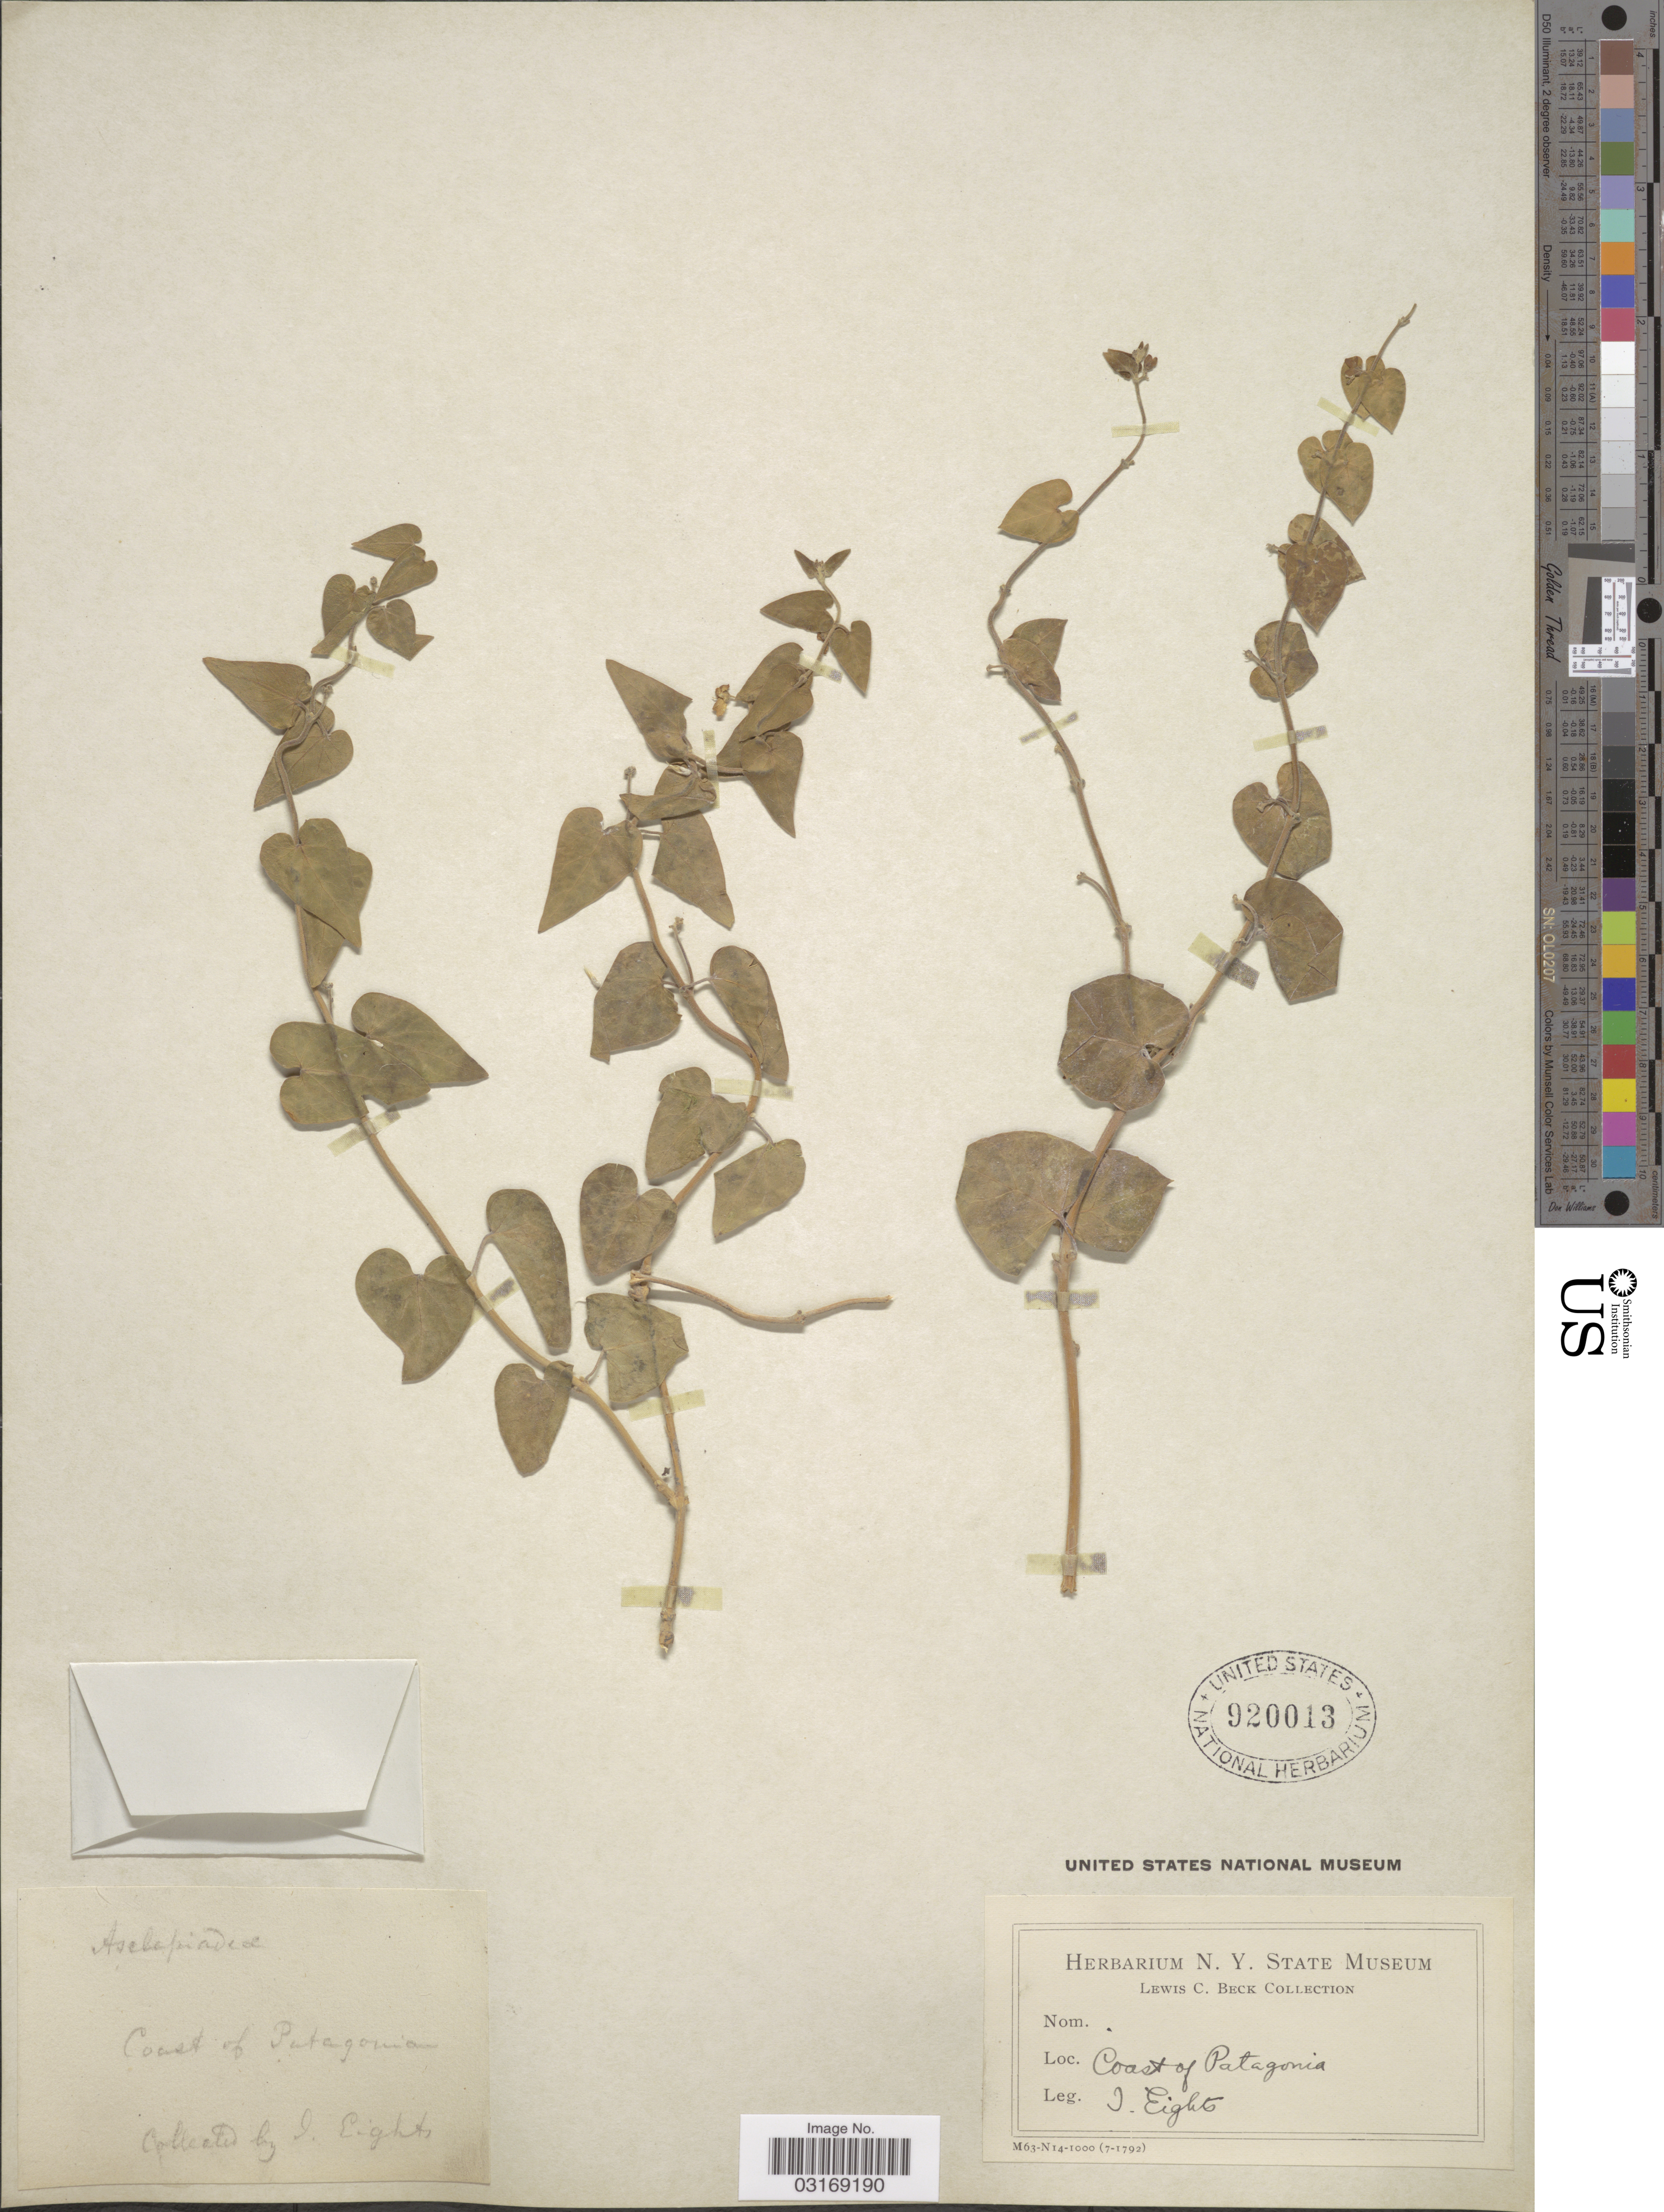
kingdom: Plantae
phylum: Tracheophyta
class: Magnoliopsida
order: Gentianales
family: Apocynaceae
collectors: I. Eights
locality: Coast of Patagonia.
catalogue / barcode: US 920013